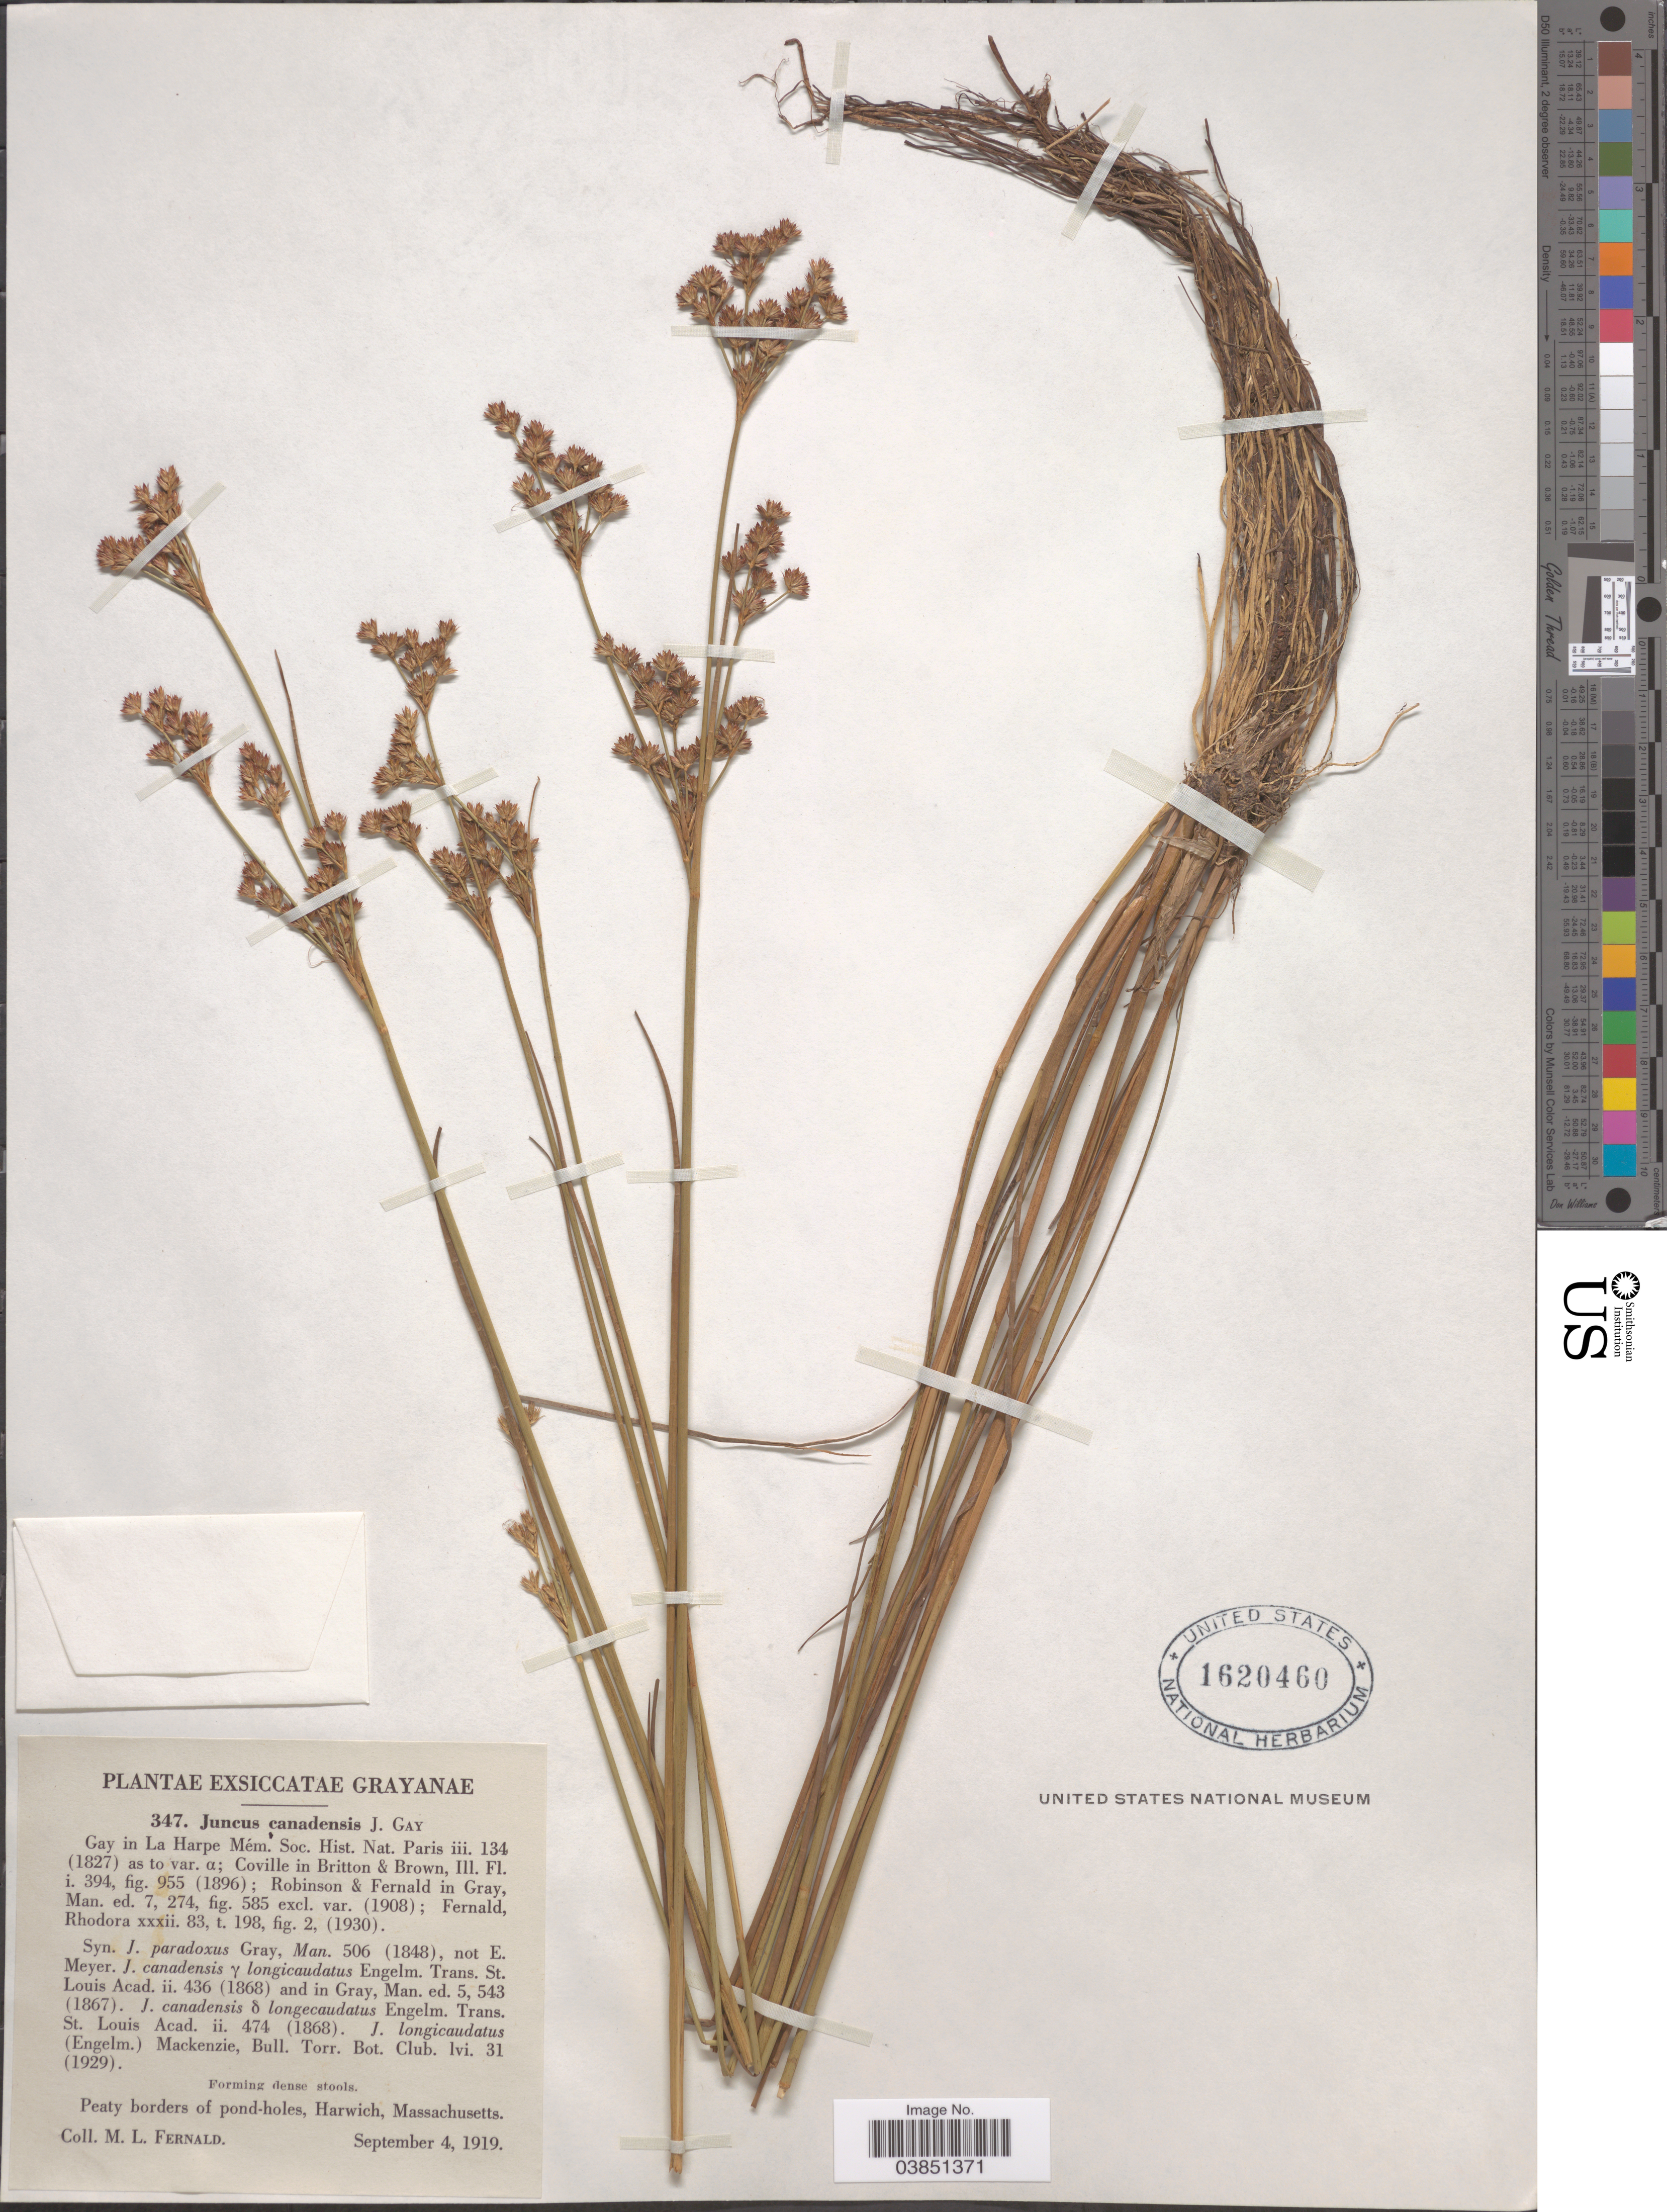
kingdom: Plantae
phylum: Tracheophyta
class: Liliopsida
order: Poales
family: Juncaceae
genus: Juncus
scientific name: Juncus canadensis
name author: J. Gay ex Laharpe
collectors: M. L. Fernald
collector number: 347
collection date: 1919-09-04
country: United States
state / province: Massachusetts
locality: Peaty borders of pond-holes, Harwich.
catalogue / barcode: US 1620460